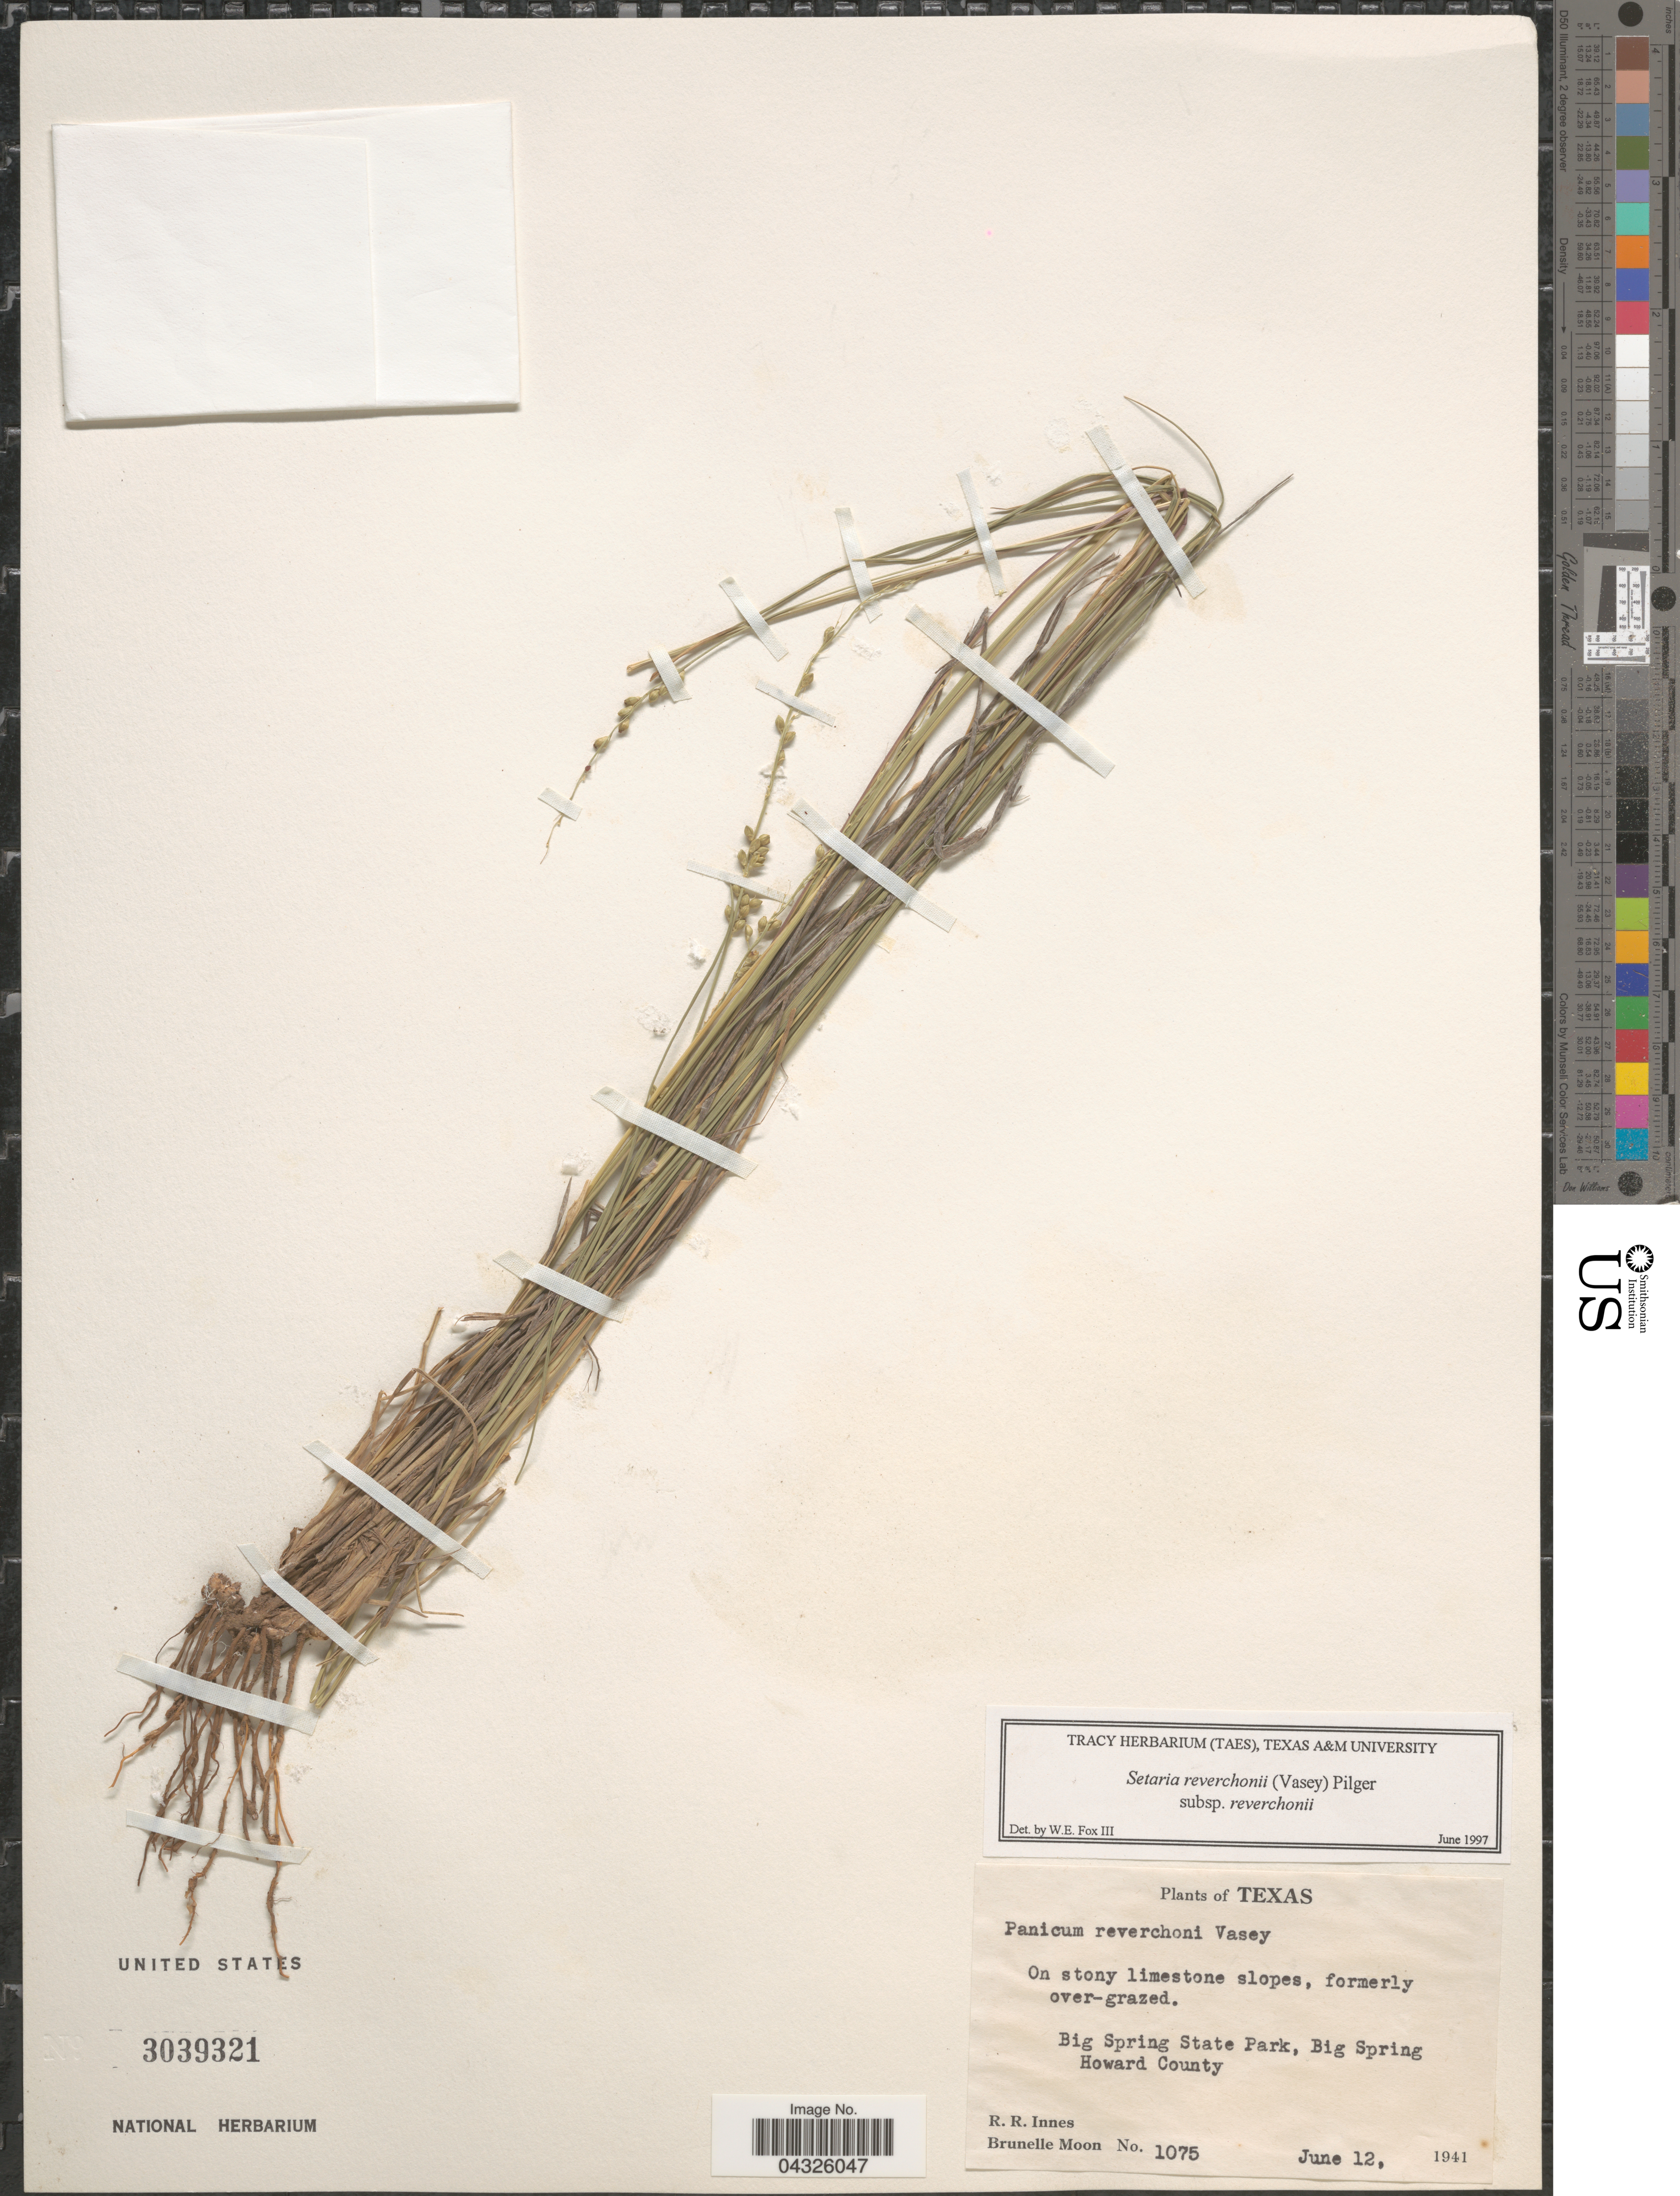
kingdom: Plantae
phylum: Tracheophyta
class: Liliopsida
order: Poales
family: Poaceae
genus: Setaria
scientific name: Setaria reverchonii subsp. reverchonii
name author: (Vasey) Pilg.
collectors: R. Rose-Innes & B. Moon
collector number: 1075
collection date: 1941-06-12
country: United States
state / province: Texas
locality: Big Spring State Park, Big Spring Howard County.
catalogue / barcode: US 3039321